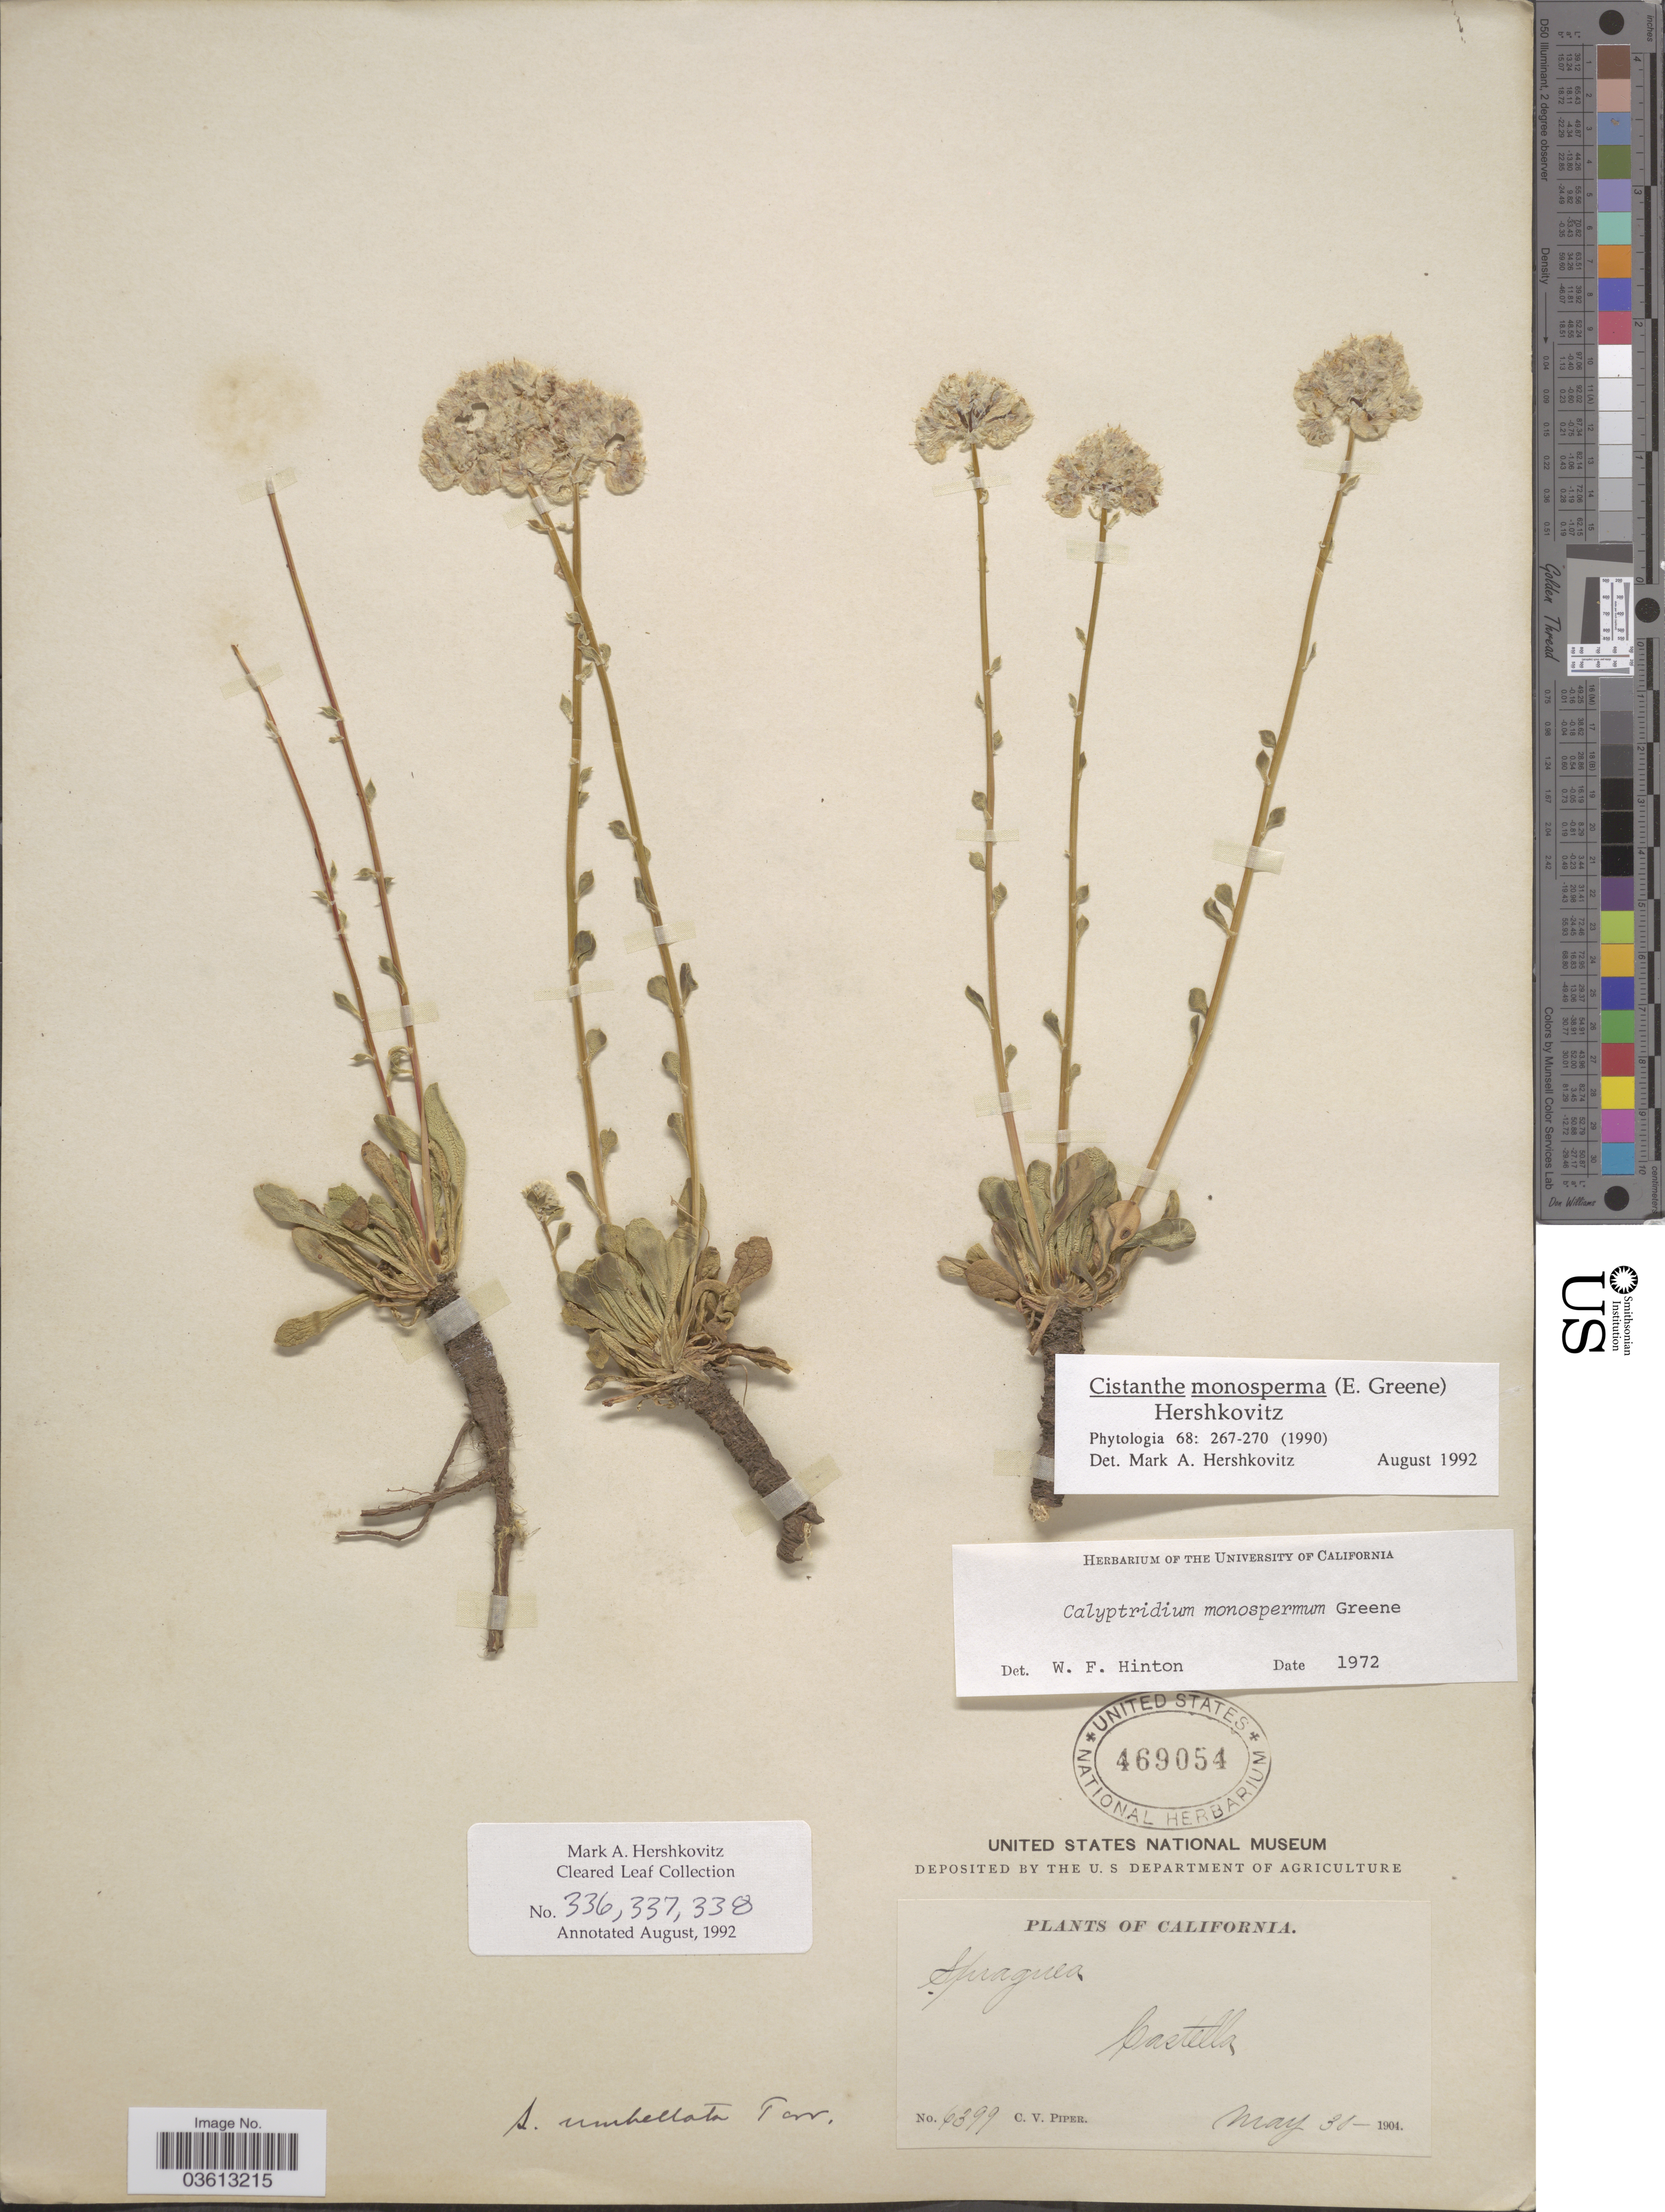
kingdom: Plantae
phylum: Tracheophyta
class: Magnoliopsida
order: Caryophyllales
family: Montiaceae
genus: Calandrinia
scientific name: Calandrinia monosperma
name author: Seyda ex Obbens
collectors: C. V. Piper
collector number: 4399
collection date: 1904-05-30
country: United States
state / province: California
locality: Castella.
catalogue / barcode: US 469054